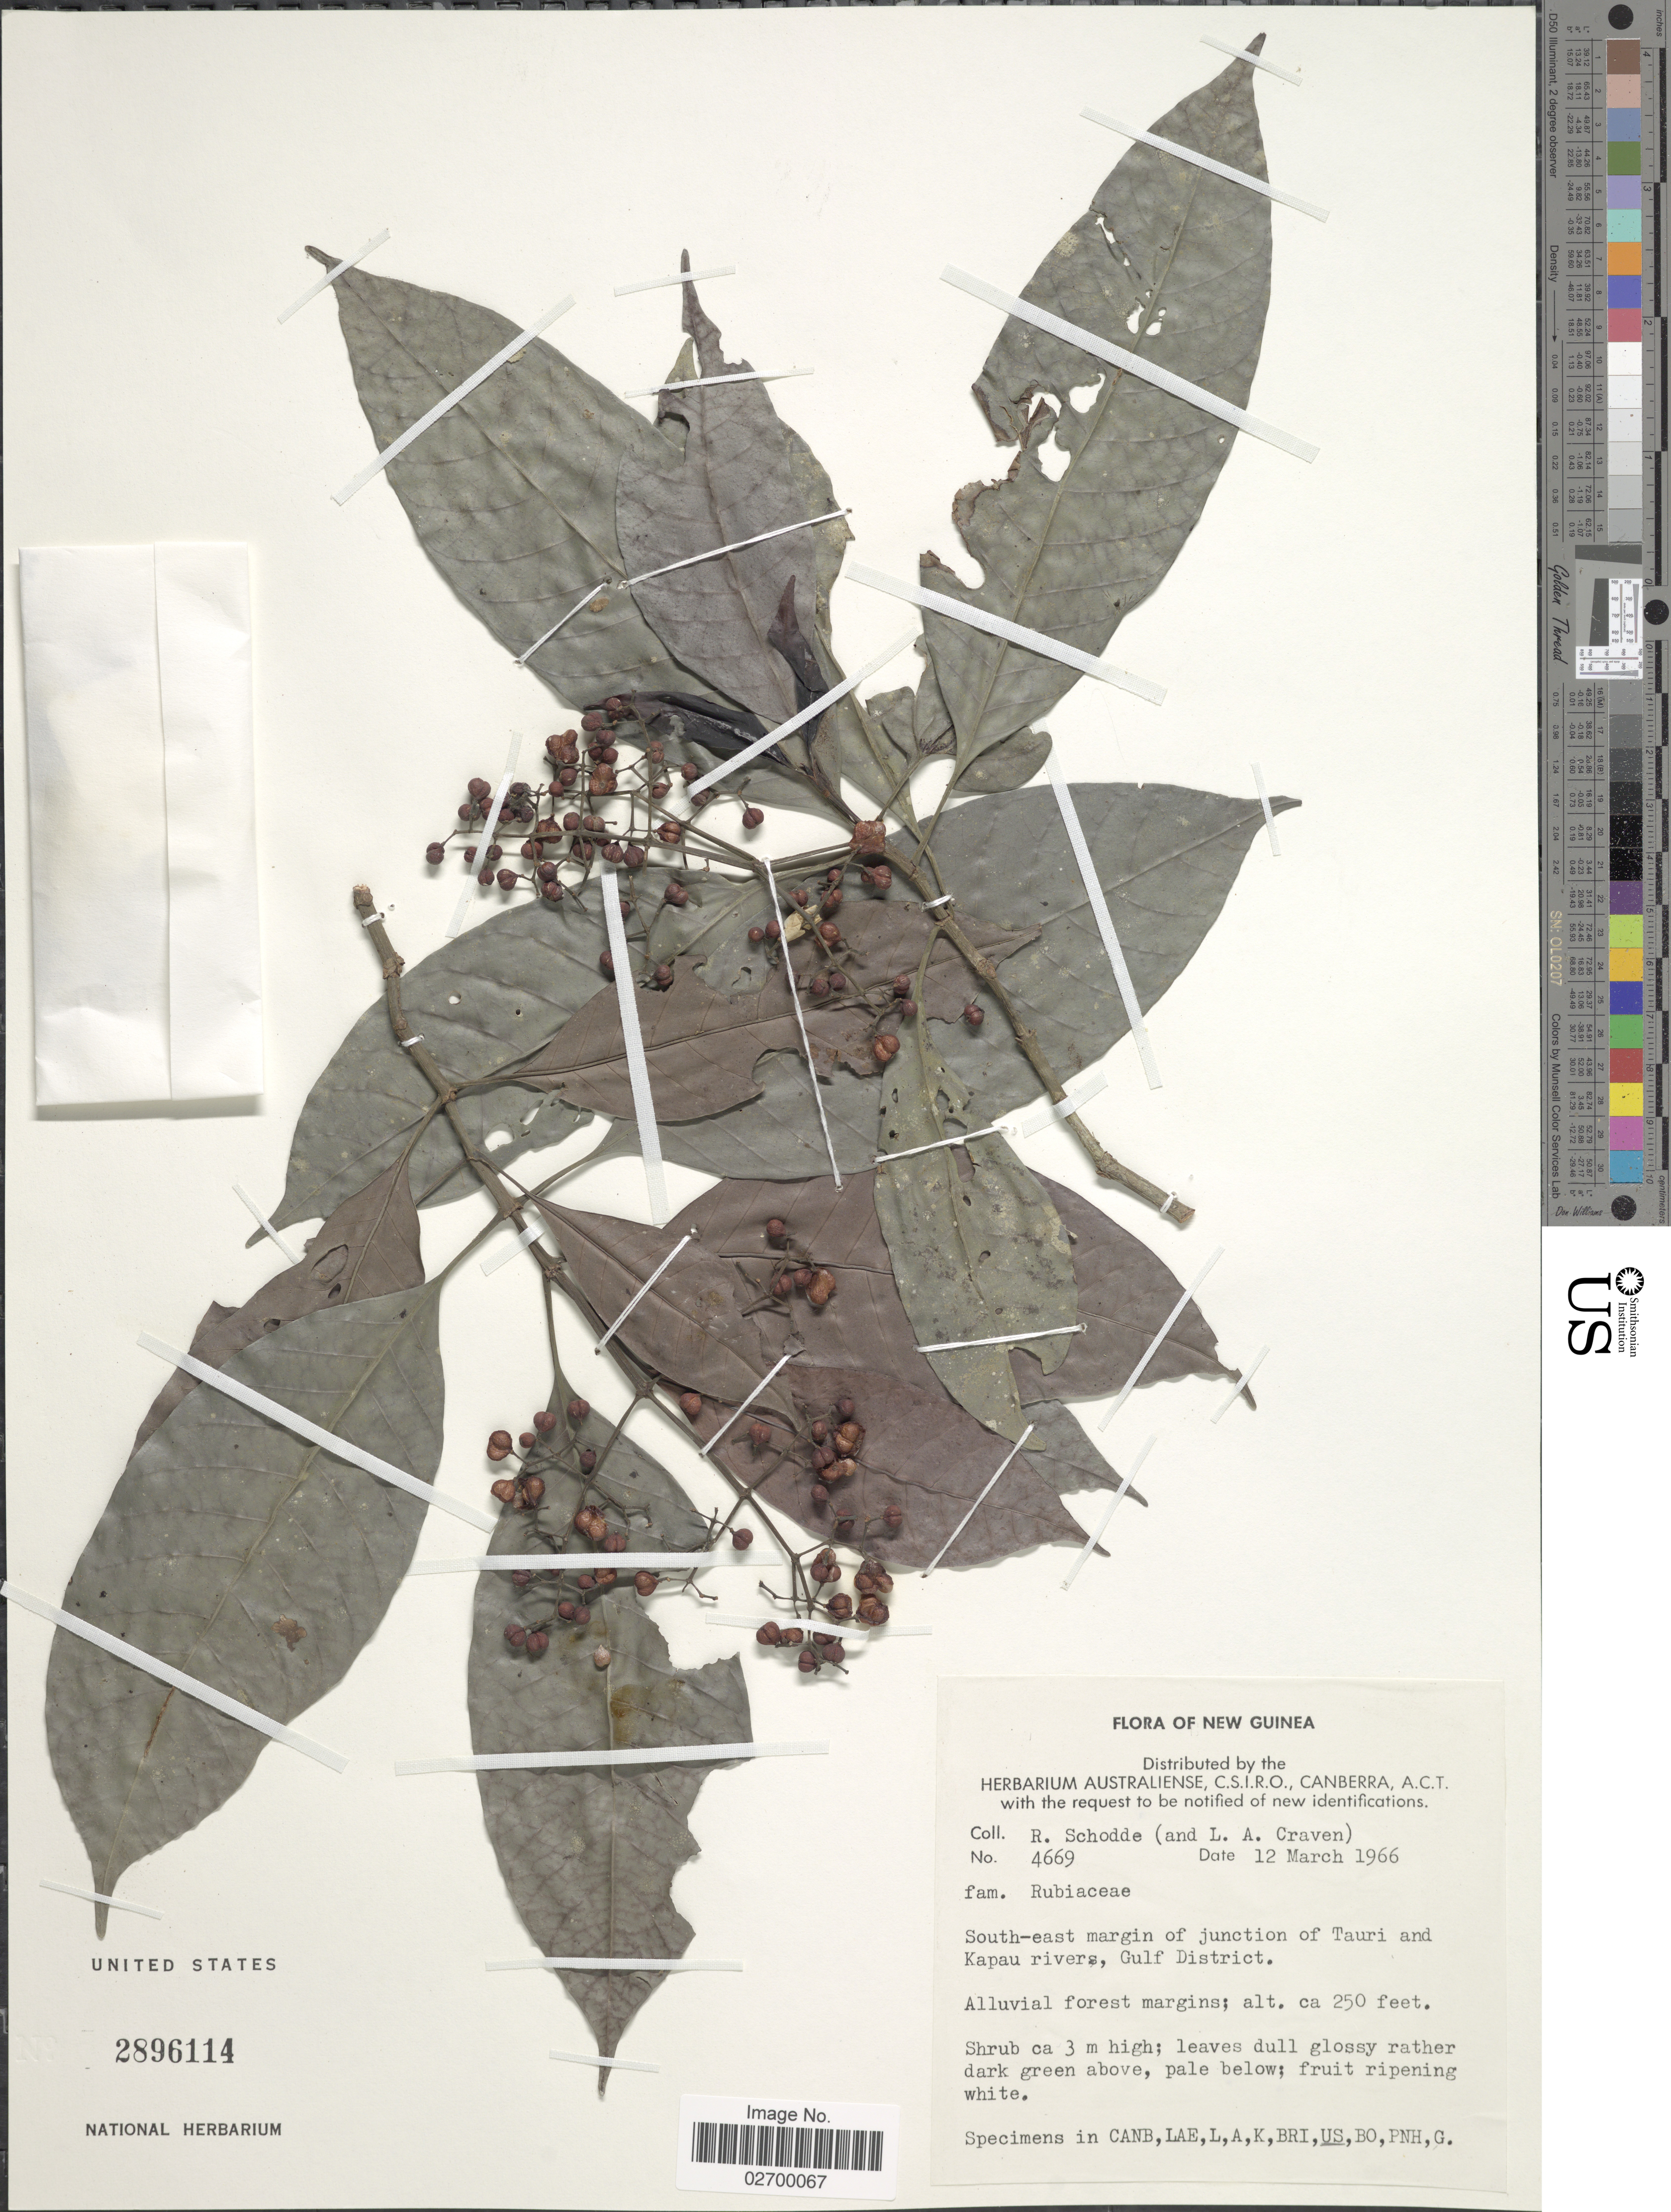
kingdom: Plantae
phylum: Tracheophyta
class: Magnoliopsida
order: Gentianales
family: Rubiaceae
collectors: R. Schodde & L. A. Craven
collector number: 4669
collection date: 1966-03-12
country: Papua New Guinea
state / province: Gulf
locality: New Guinea. South-east margin of junction of Tauri and Kapau rivers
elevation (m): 76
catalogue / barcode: US 2896114